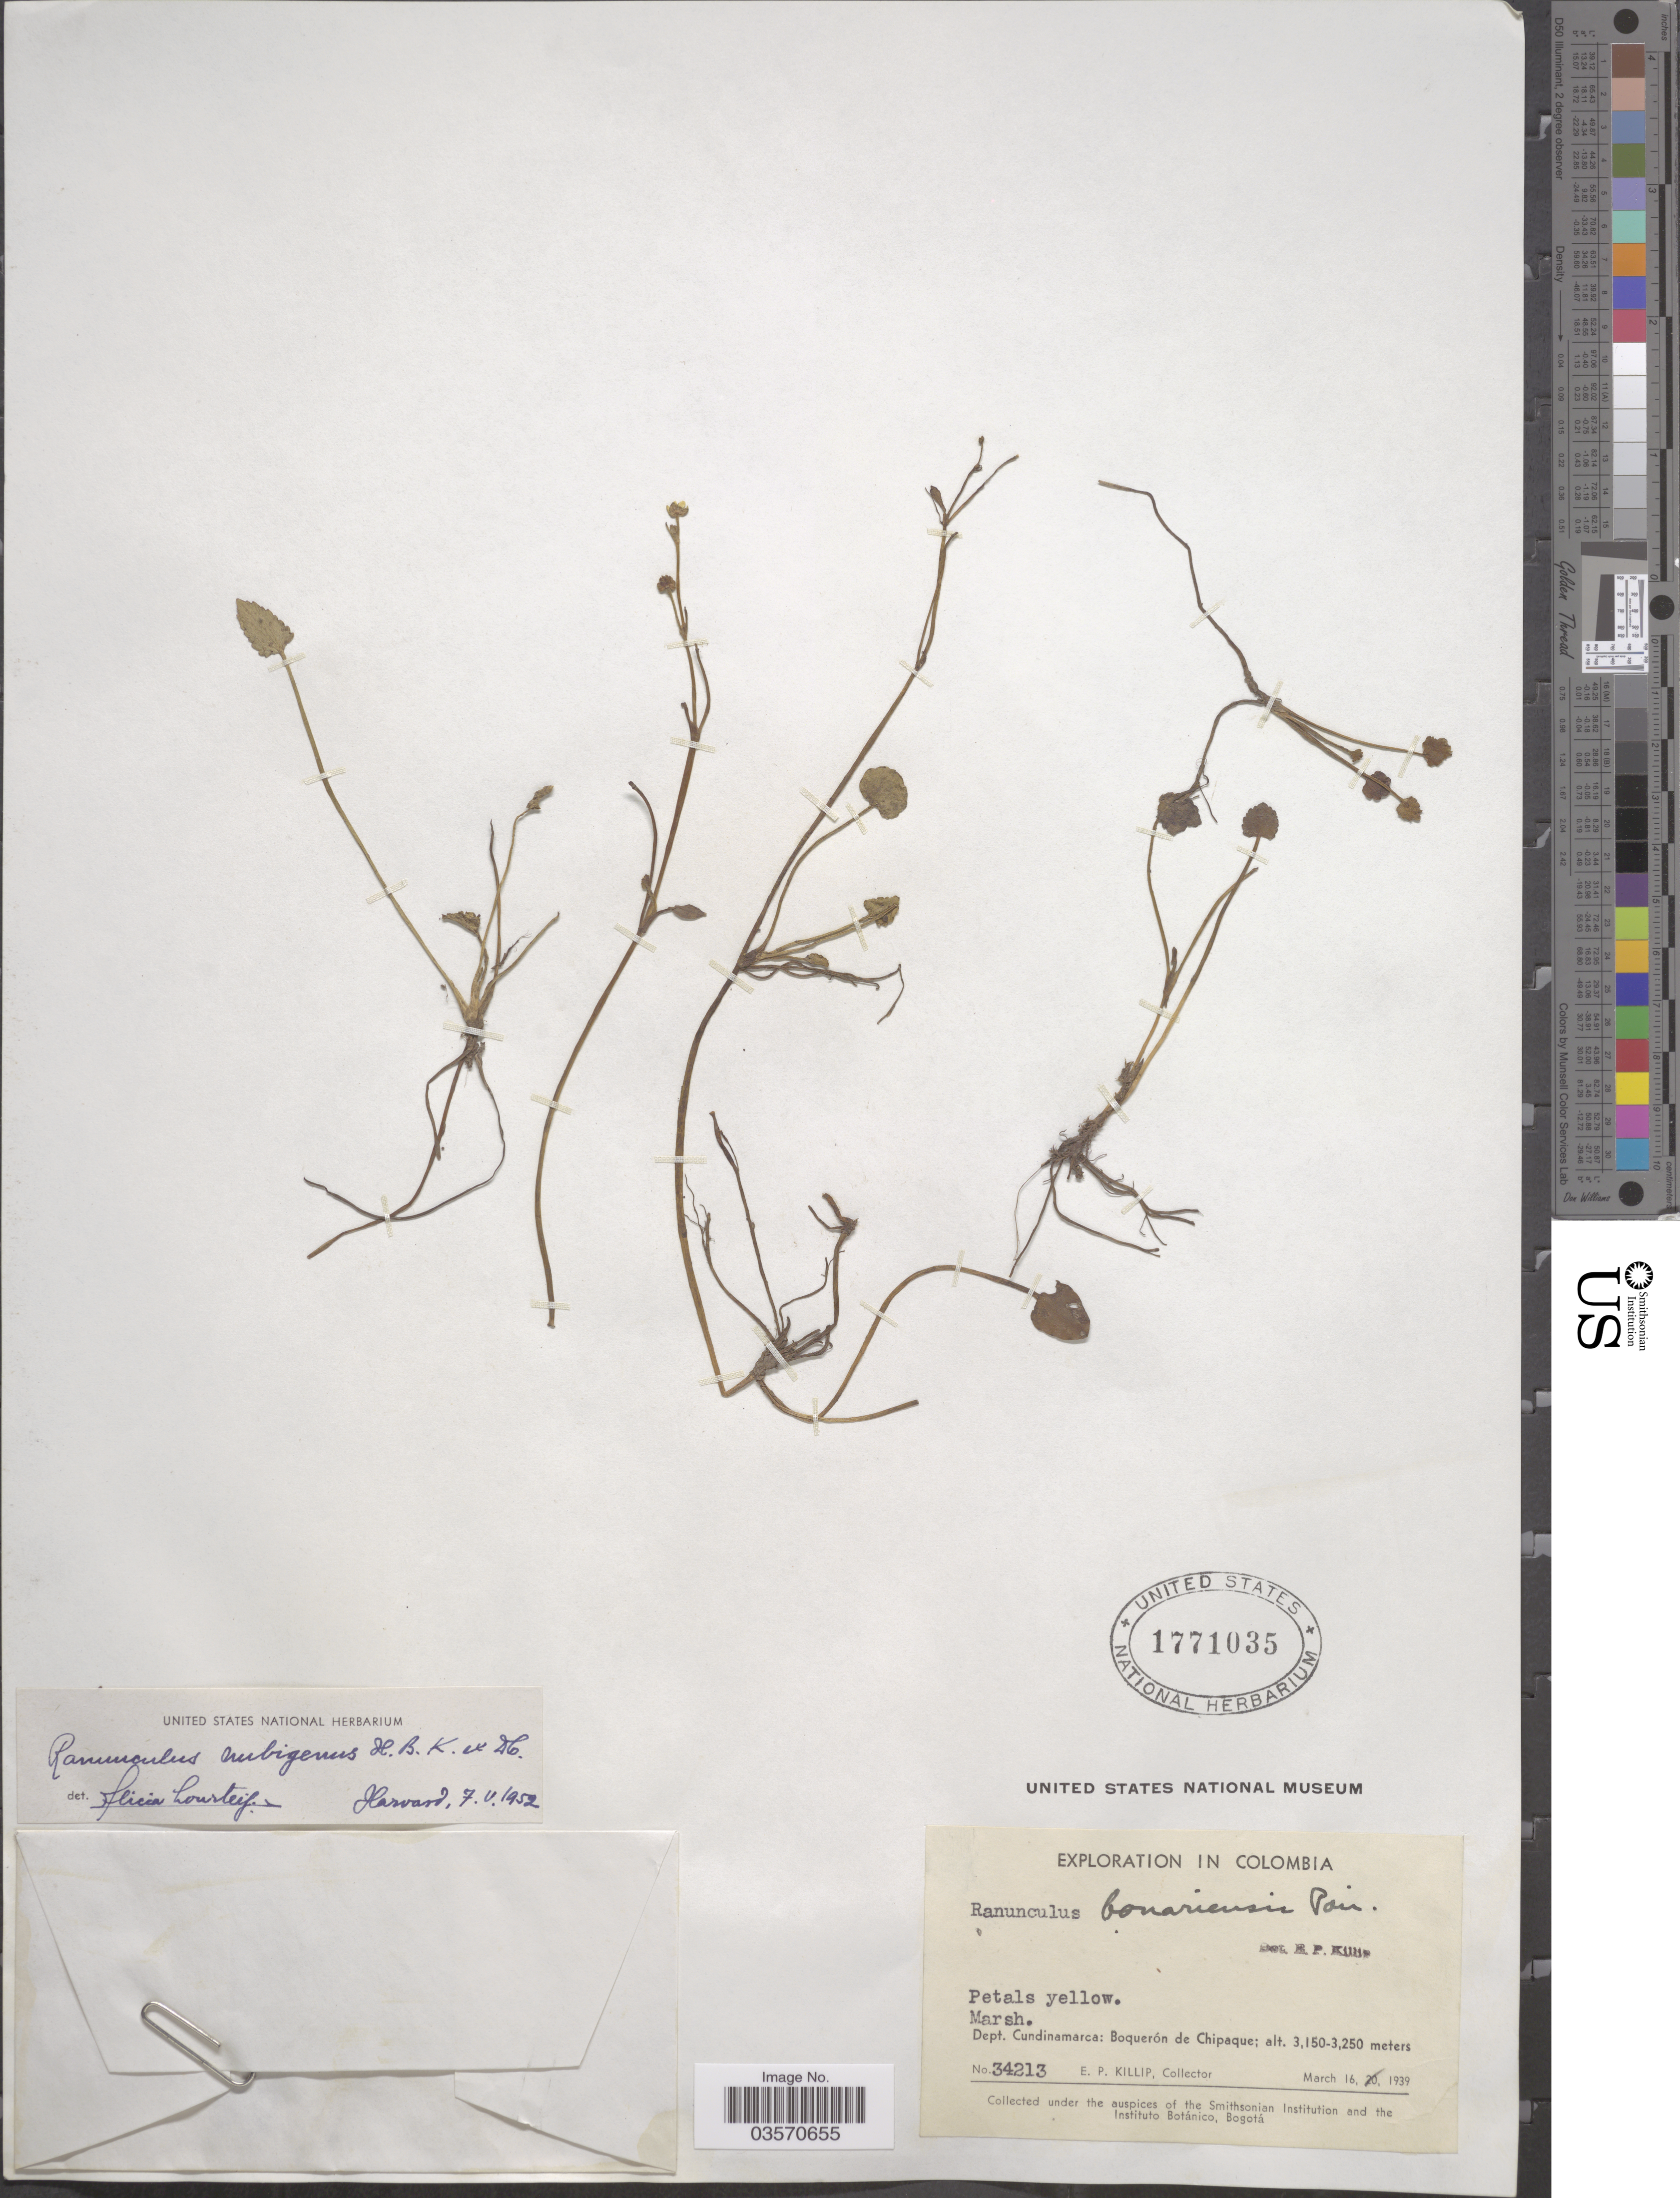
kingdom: Plantae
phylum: Tracheophyta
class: Magnoliopsida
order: Ranunculales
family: Ranunculaceae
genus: Ranunculus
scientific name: Ranunculus nubigenus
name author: Humb. et al. ex DC.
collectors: E. P. Killip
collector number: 34213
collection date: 1939-03-16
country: Colombia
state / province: Cundinamarca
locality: Dept. Cundinamarca: Boquerón de Chipaque.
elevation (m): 3150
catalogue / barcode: US 1771035